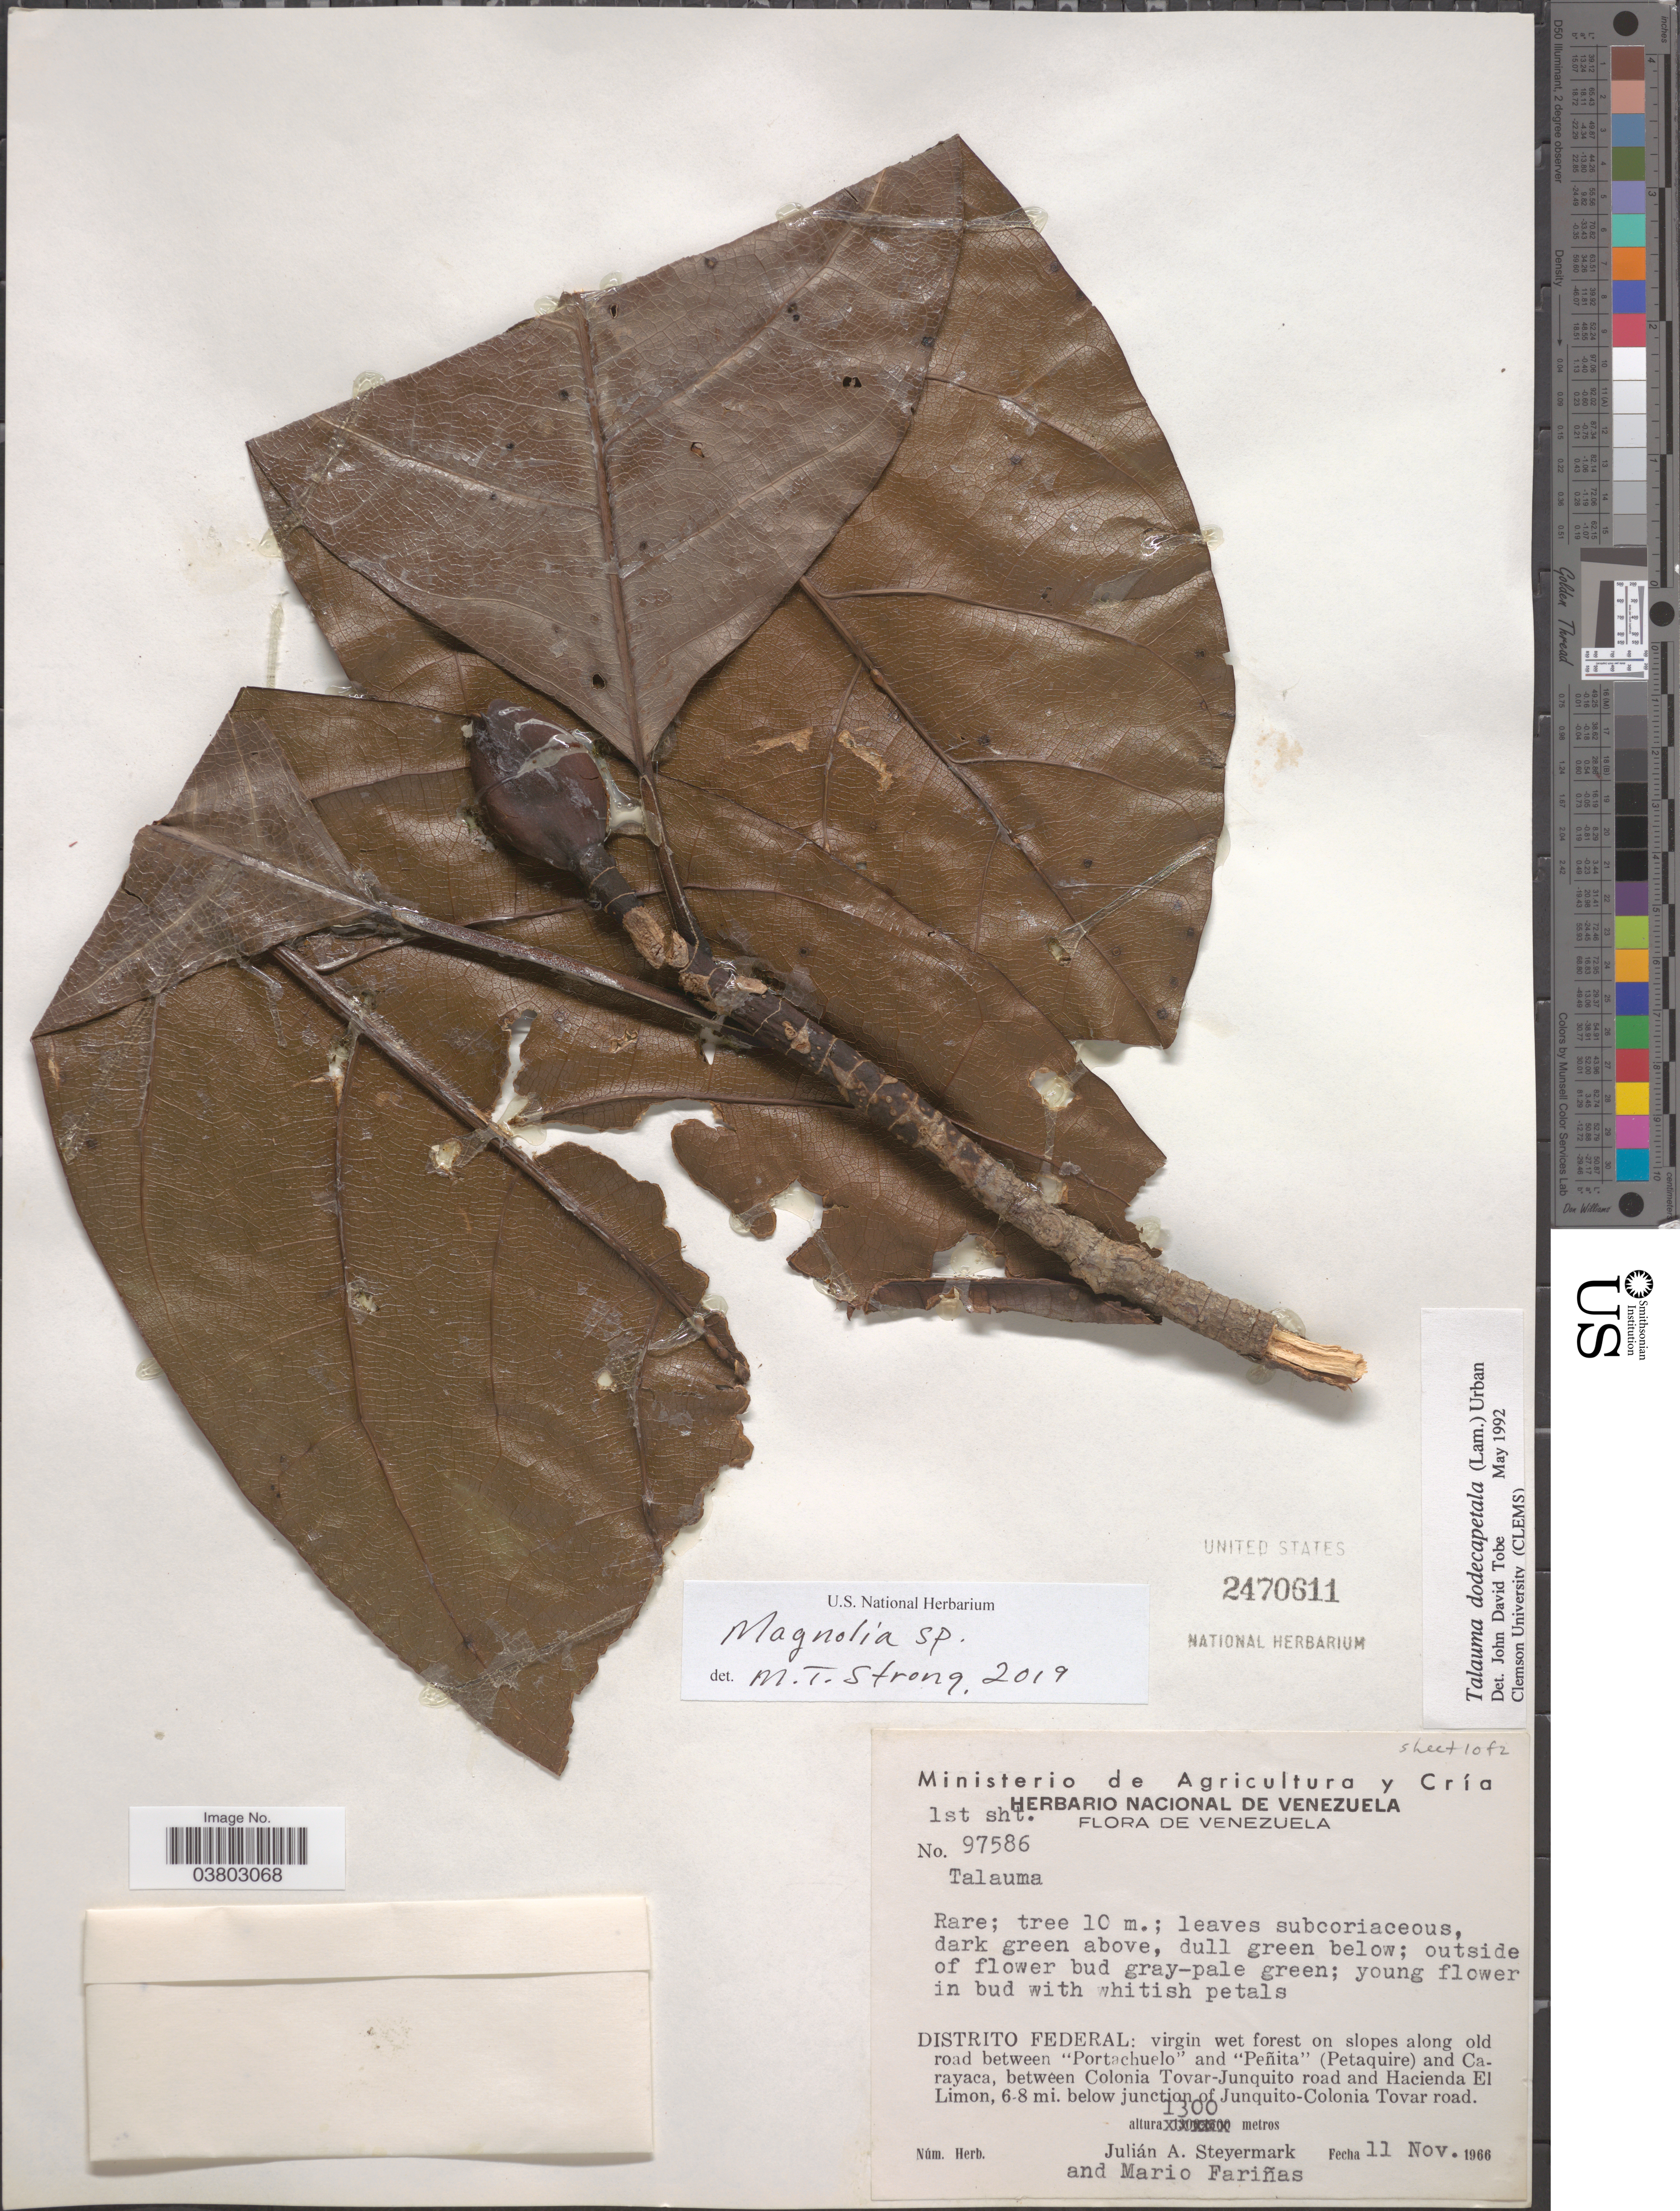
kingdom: Plantae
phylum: Tracheophyta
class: Magnoliopsida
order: Magnoliales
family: Magnoliaceae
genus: Magnolia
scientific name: Magnolia sp.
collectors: J. Steyermark & M. Fariñas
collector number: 97586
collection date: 1966-11-11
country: Venezuela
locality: Distrito Federal: on slopes along old road between "Portachuelo" and "Peñita" (Petaquire) and Carayaca, between Colonia Tovar-Junquito road and Hacienda El Limon, 6-8 mi. below junction of Junquito-Colonia Tovar road.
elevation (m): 1300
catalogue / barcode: US 2470611